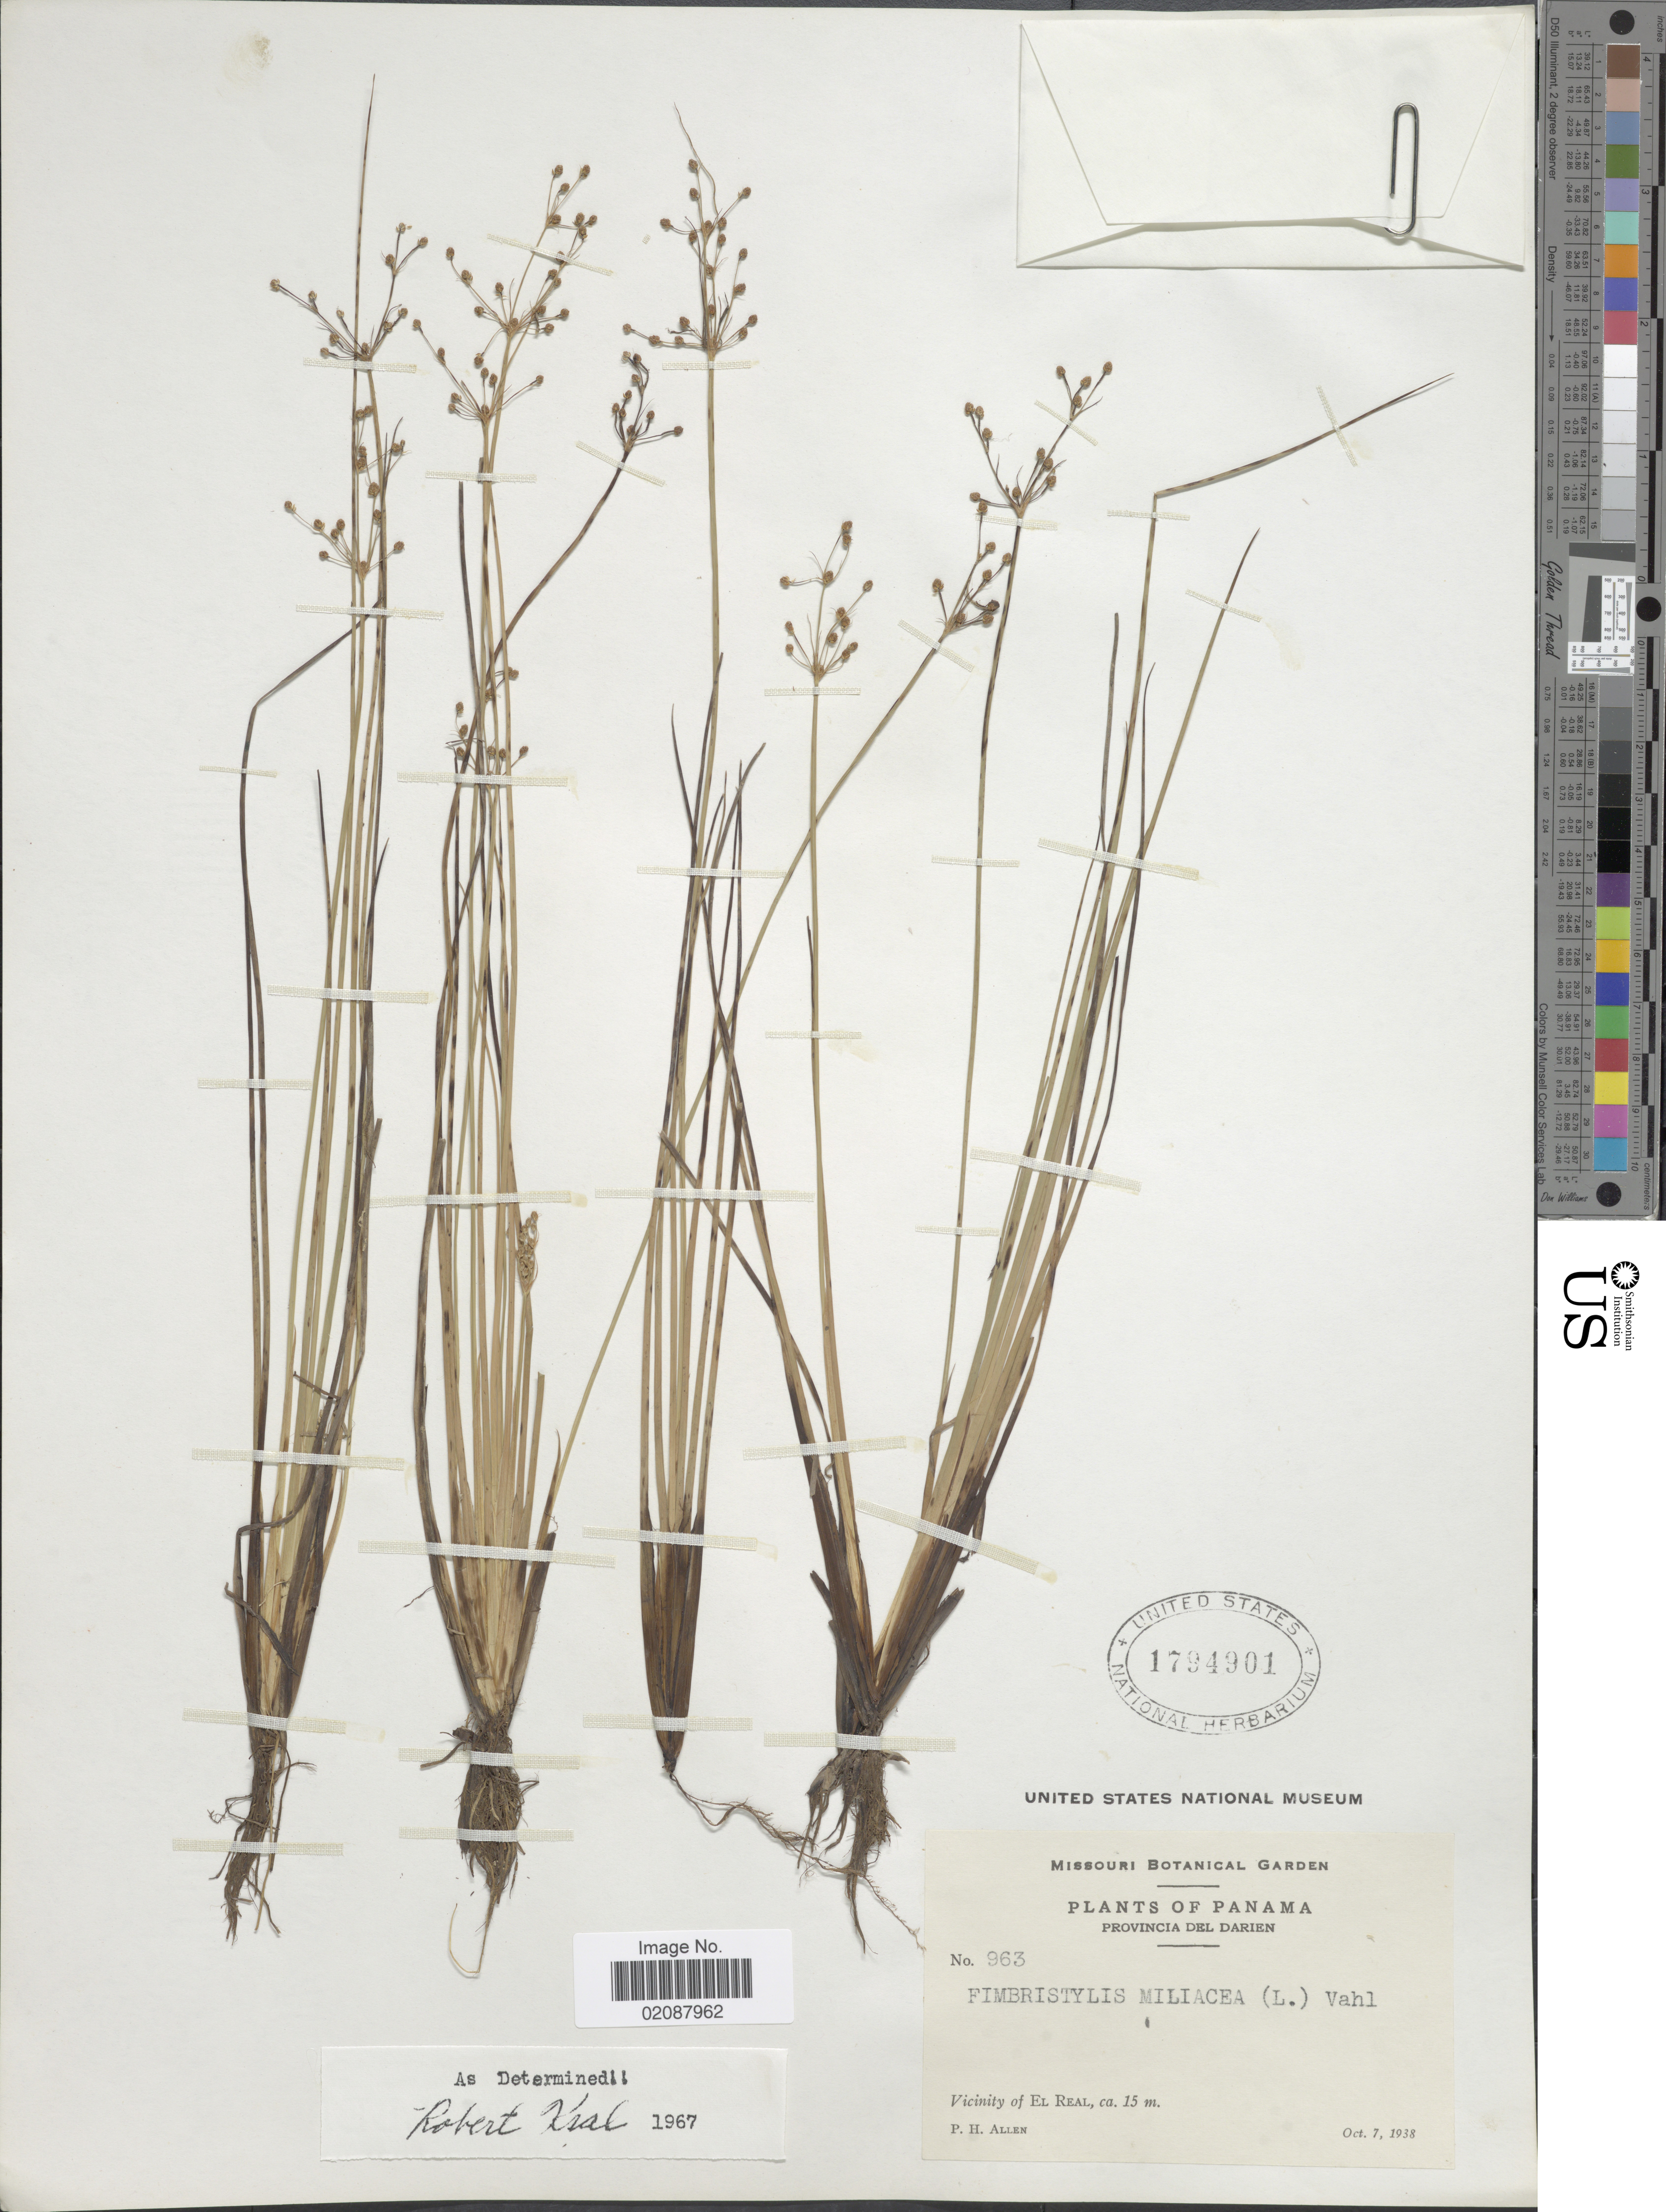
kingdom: Plantae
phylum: Tracheophyta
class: Liliopsida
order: Poales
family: Cyperaceae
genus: Fimbristylis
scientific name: Fimbristylis littoralis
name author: Gaudich.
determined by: Strong, M. T., (US), Smithsonian Institution - National Museum of Natural History (UNITED STATES)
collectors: P. H. Allen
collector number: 963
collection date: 1938-10-07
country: Panama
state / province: Darién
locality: Provincia del Darien. Vicinity of El Real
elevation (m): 15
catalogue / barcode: US 1794901